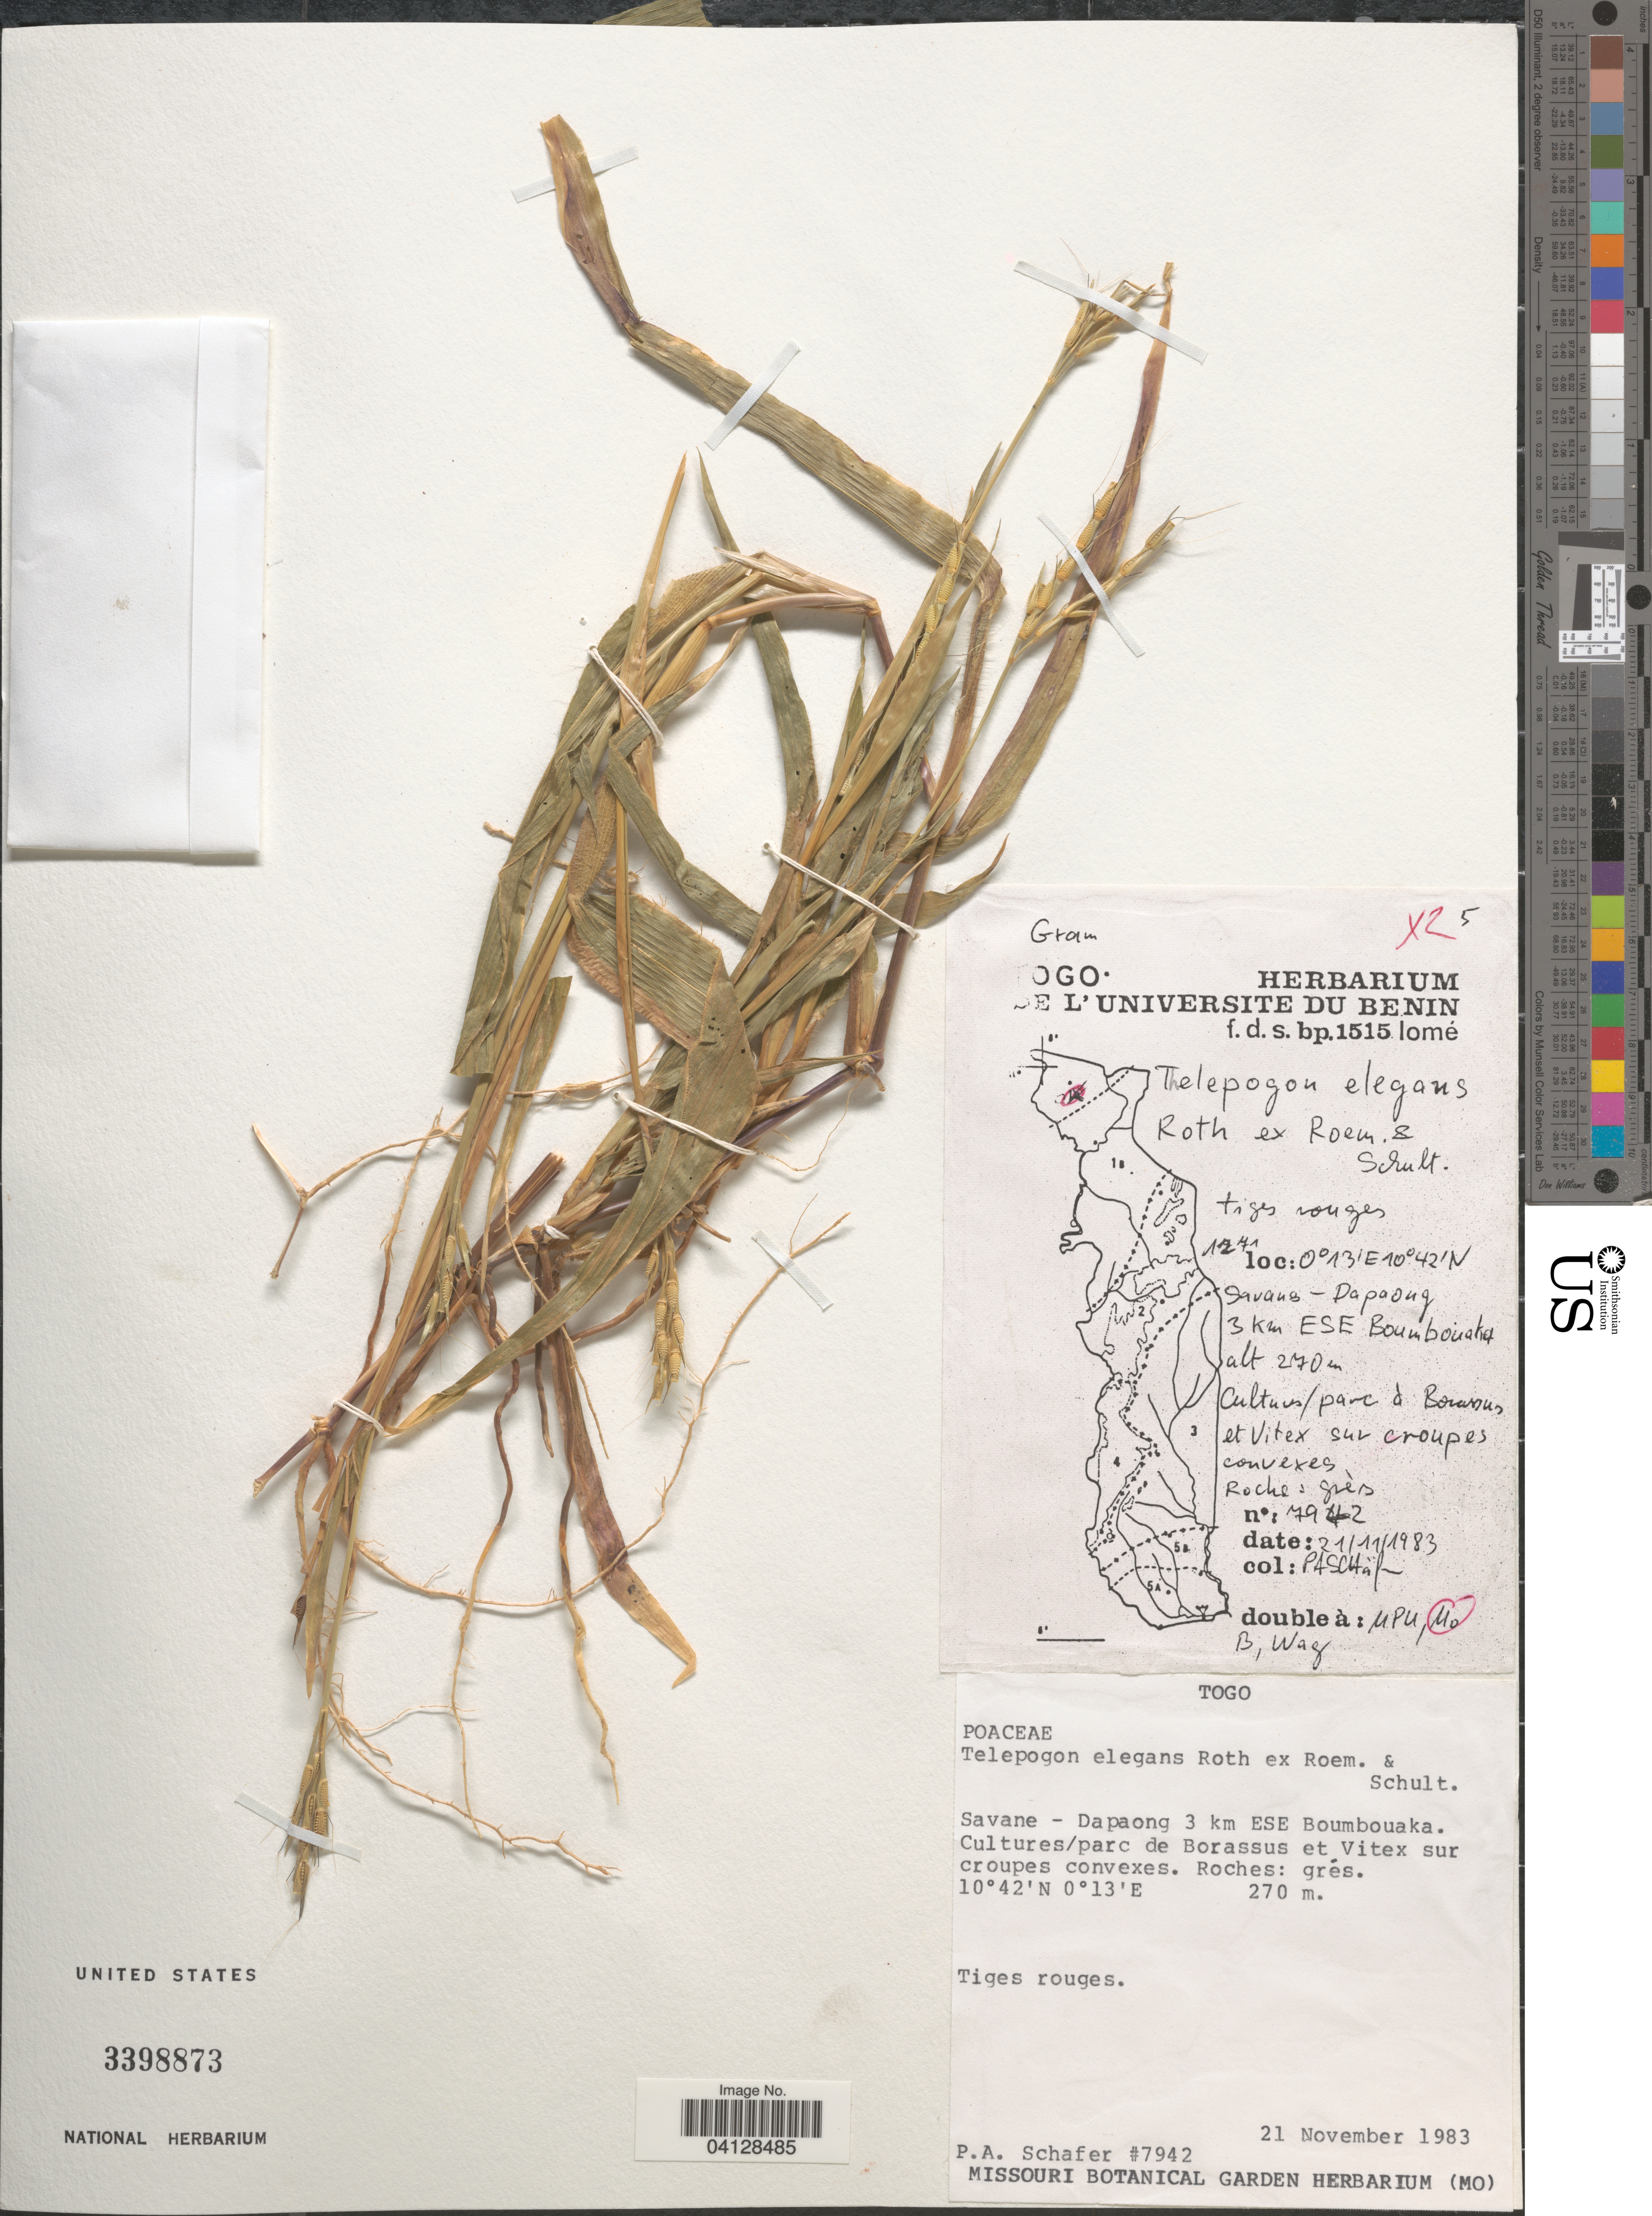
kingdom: Plantae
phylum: Tracheophyta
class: Liliopsida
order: Poales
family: Poaceae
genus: Thelepogon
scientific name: Thelepogon elegans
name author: Roth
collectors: P. Schafer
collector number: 7942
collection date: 1983-11-21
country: Togo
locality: Savane - Dapaong 3 km ESE Boumbouaka. Cultures/parc de Borassus et Vitex sur croupes convexes.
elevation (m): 270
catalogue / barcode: US 3398873